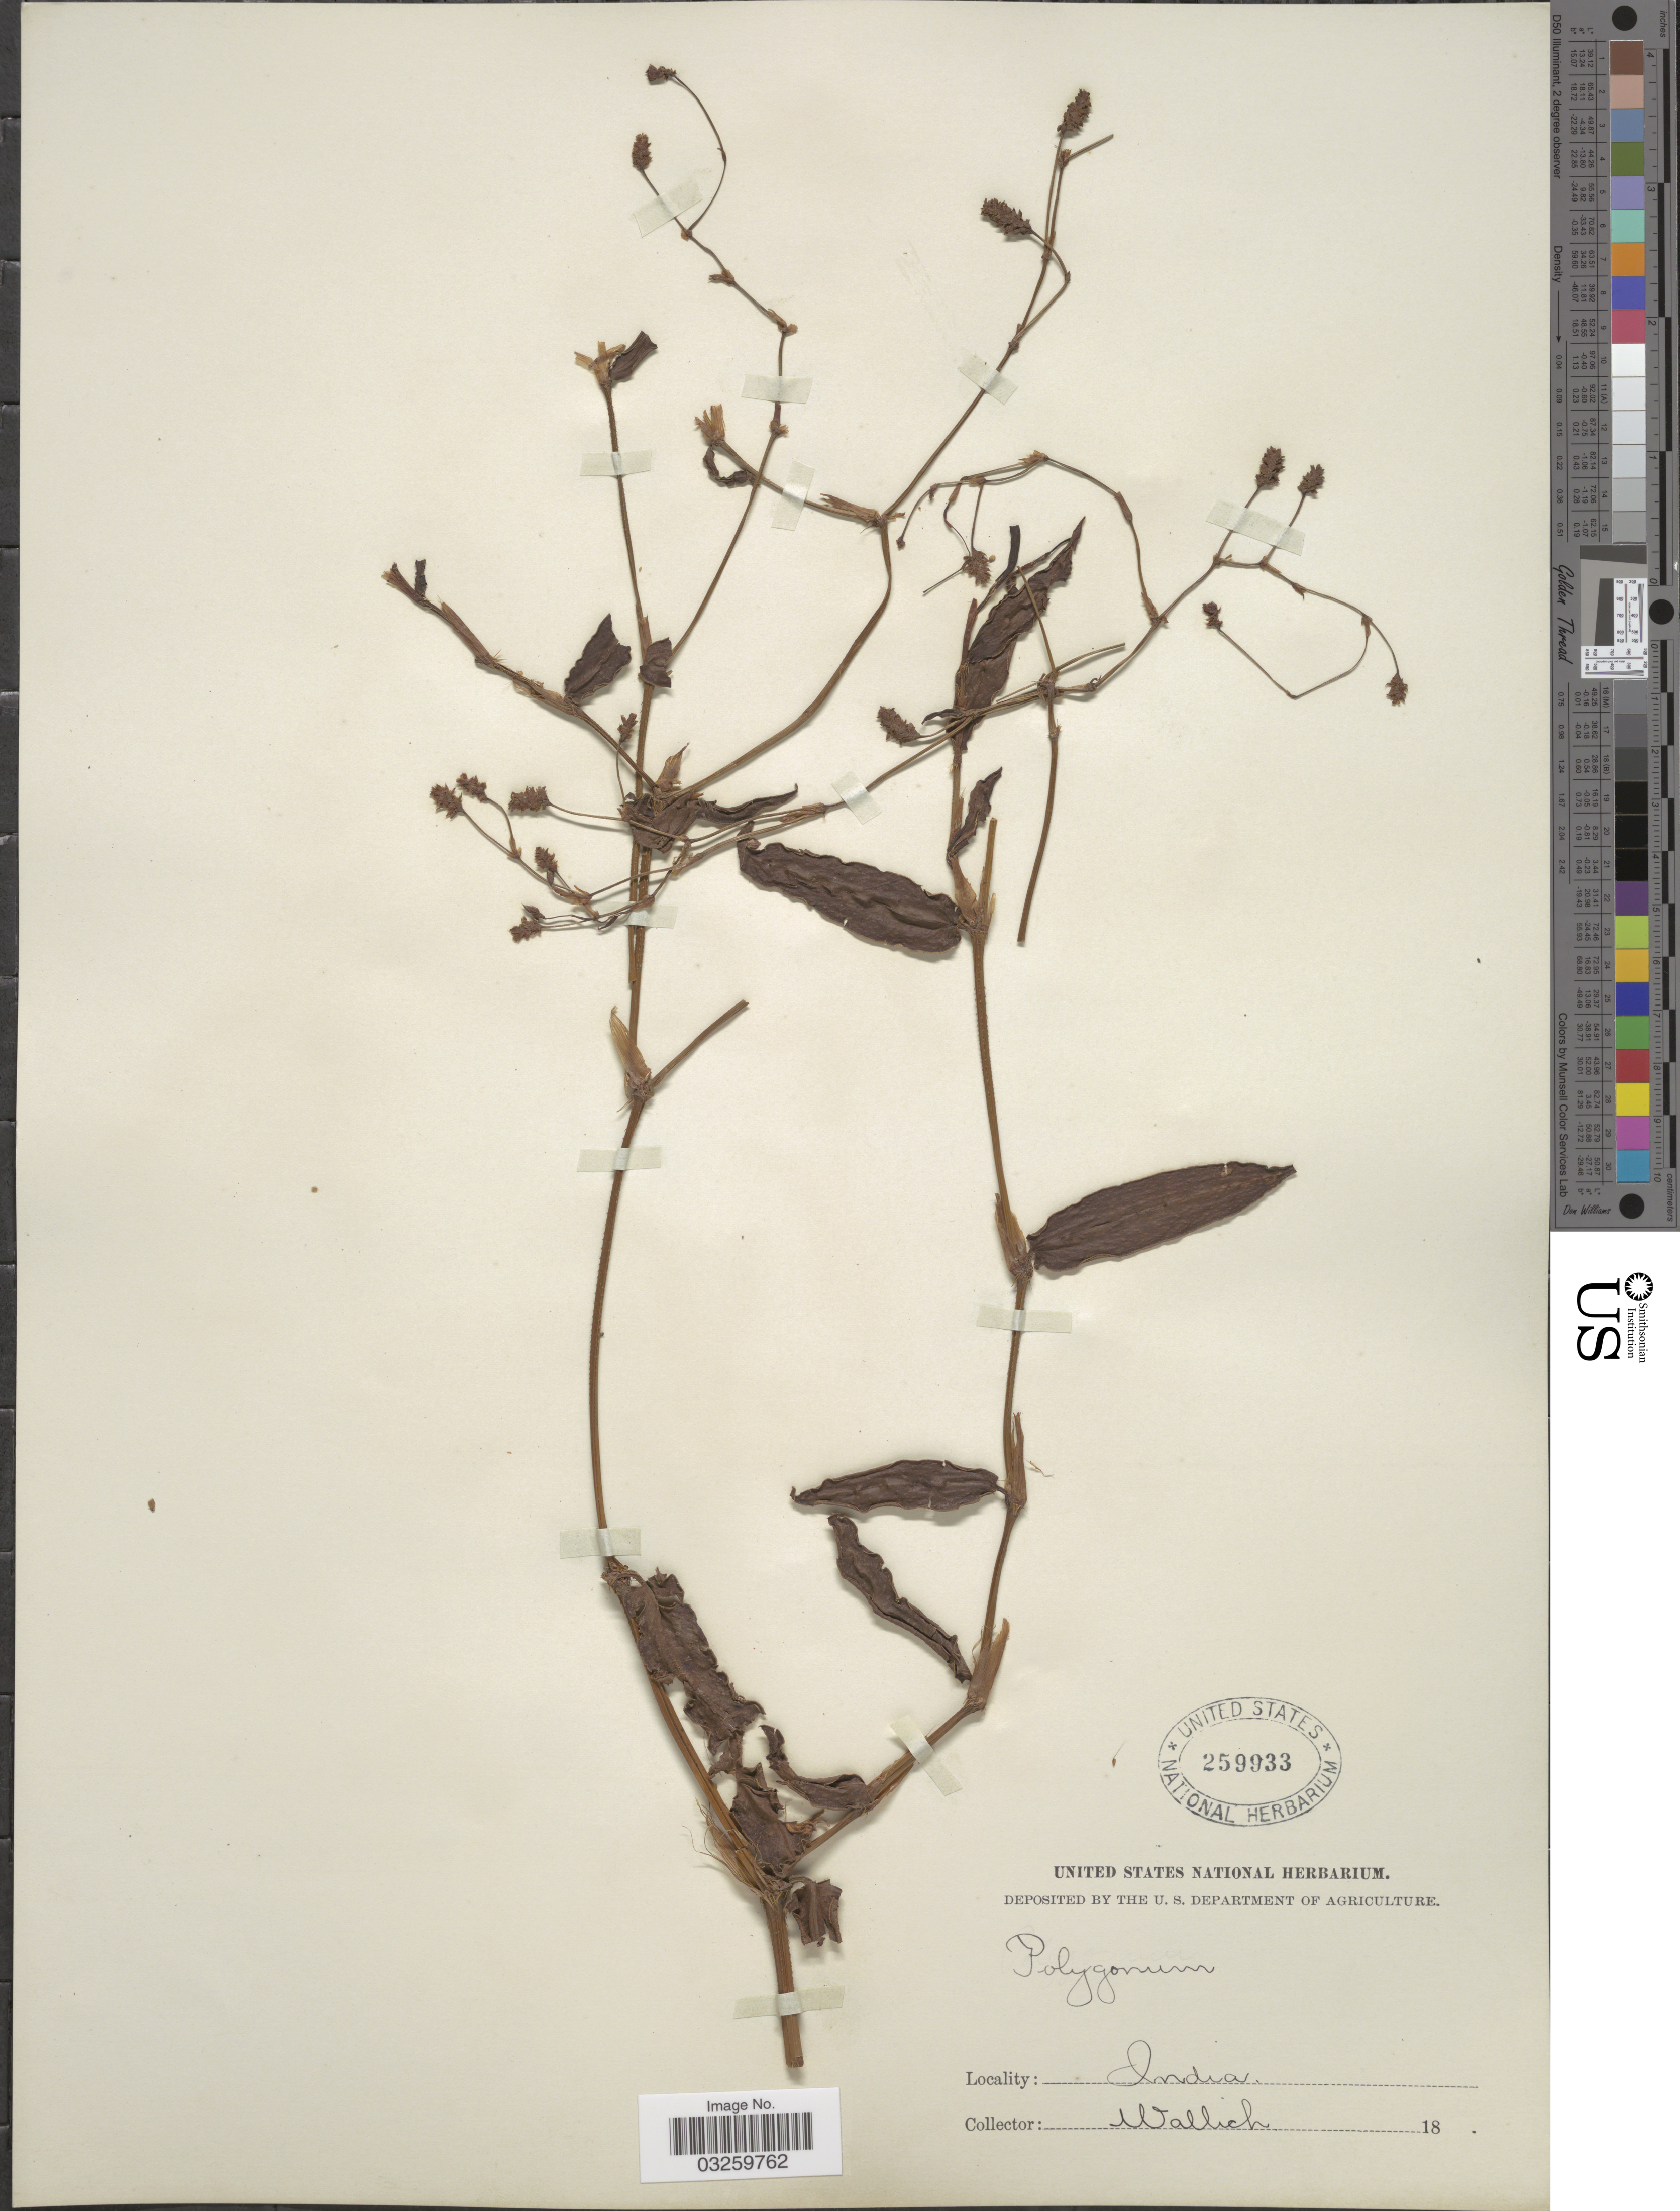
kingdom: Plantae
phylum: Tracheophyta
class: Magnoliopsida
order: Caryophyllales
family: Polygonaceae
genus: Polygonum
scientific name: Polygonum sp.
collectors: -- Wallich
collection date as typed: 18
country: India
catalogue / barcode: US 259933